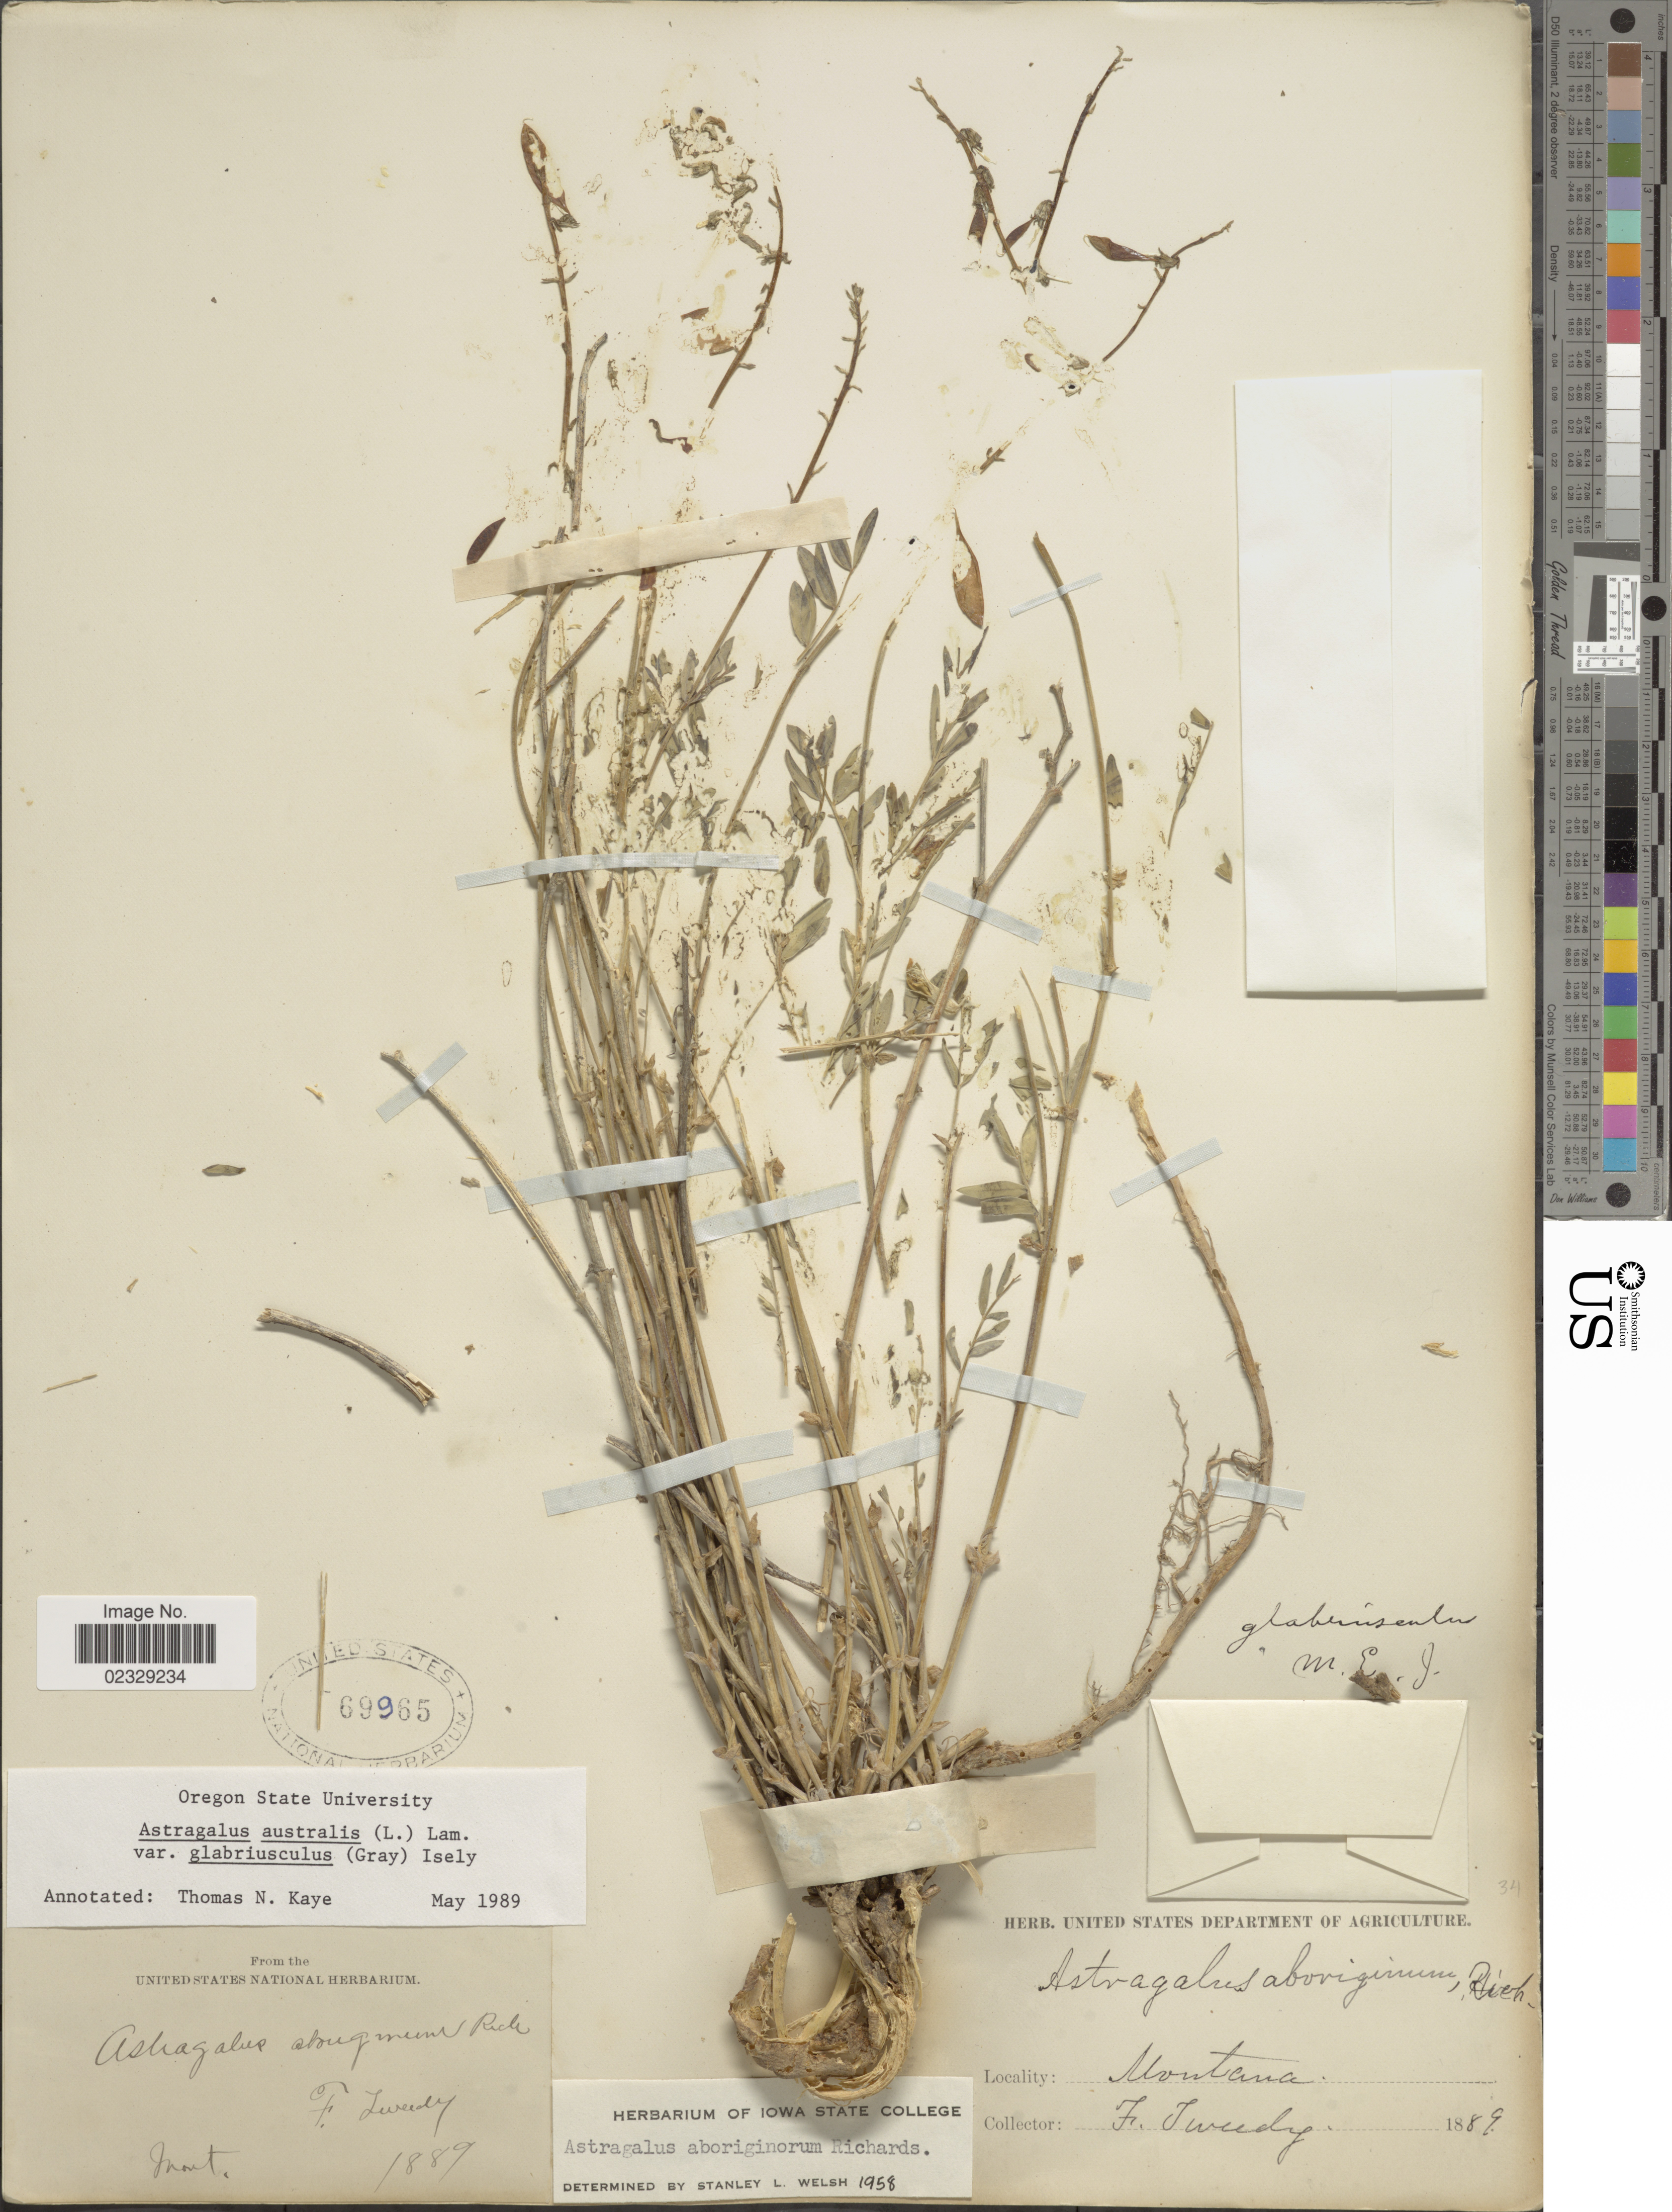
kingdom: Plantae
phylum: Tracheophyta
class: Magnoliopsida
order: Fabales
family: Fabaceae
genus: Astragalus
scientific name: Astragalus australis var. glabriusculus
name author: (Hook.) Isley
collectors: F. Tweedy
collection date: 1889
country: United States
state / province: Montana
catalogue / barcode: US 69965